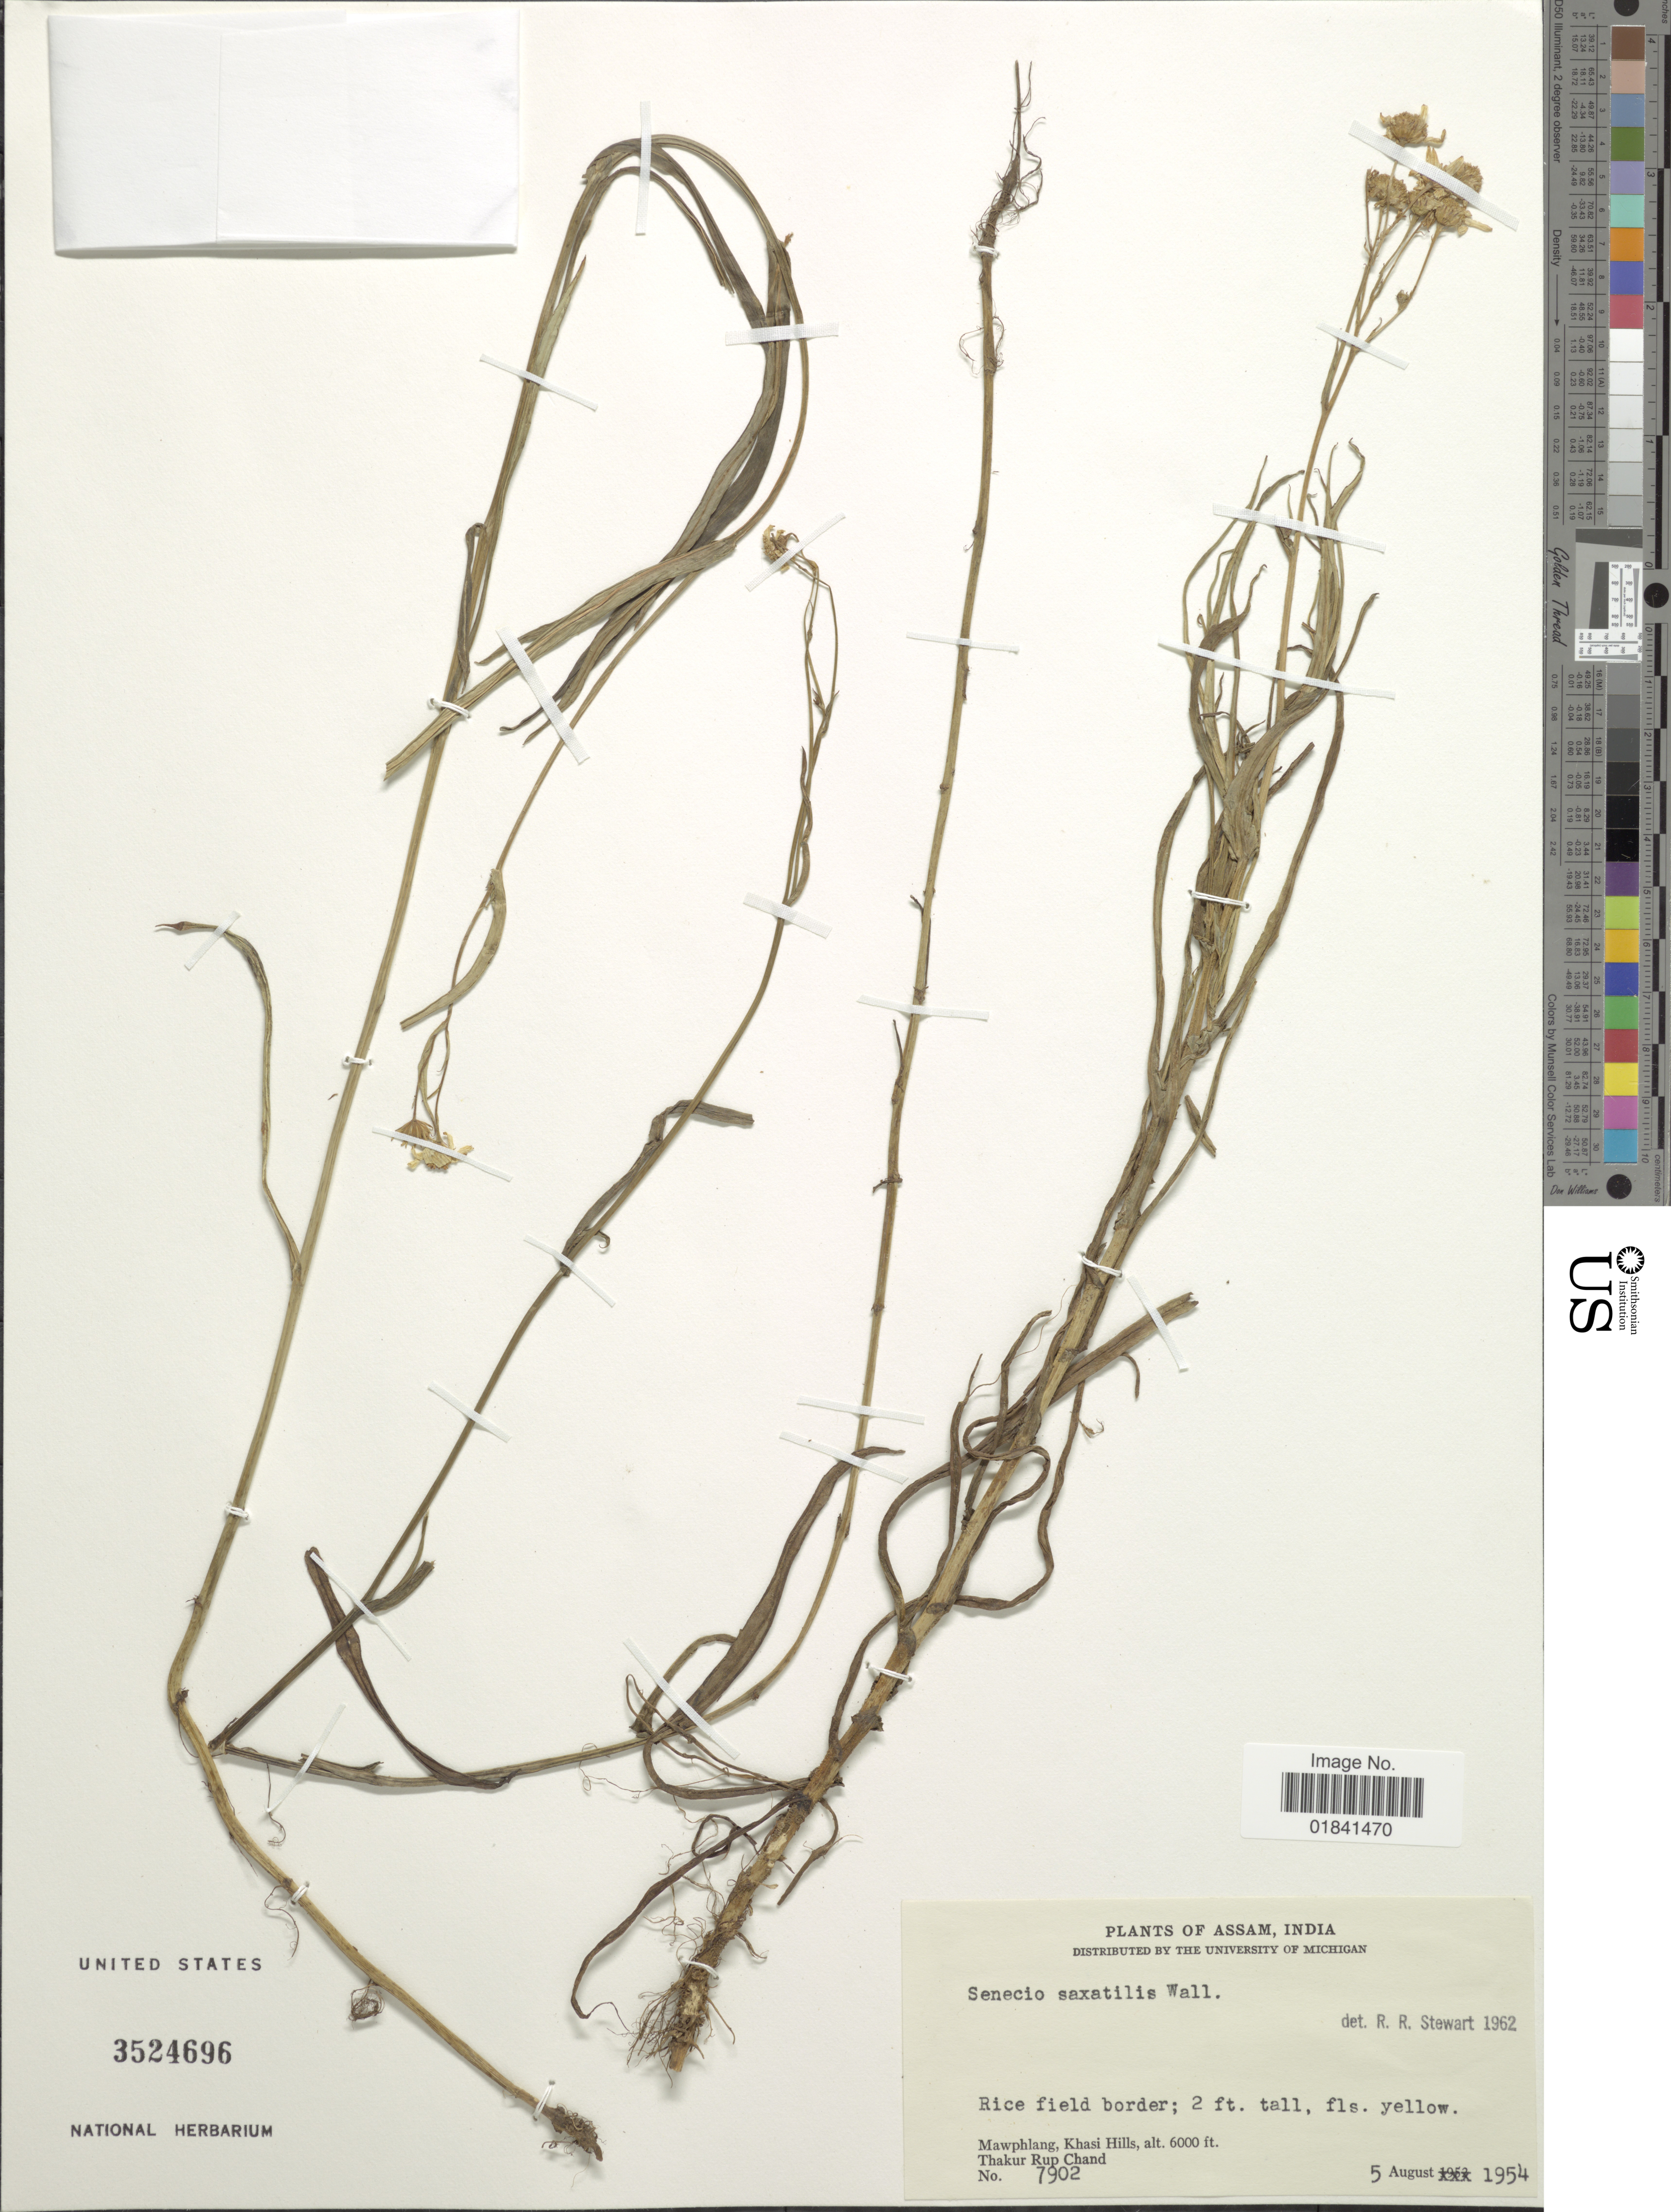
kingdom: Plantae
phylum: Tracheophyta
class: Magnoliopsida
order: Asterales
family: Asteraceae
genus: Senecio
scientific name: Senecio saxatilis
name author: Wall. & DC.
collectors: T. R. Chand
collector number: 7902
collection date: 1954-08-05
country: India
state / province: Meghalaya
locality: Rice field border, Mawphlang, Khasi Hills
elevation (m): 1829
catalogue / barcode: US 3524696